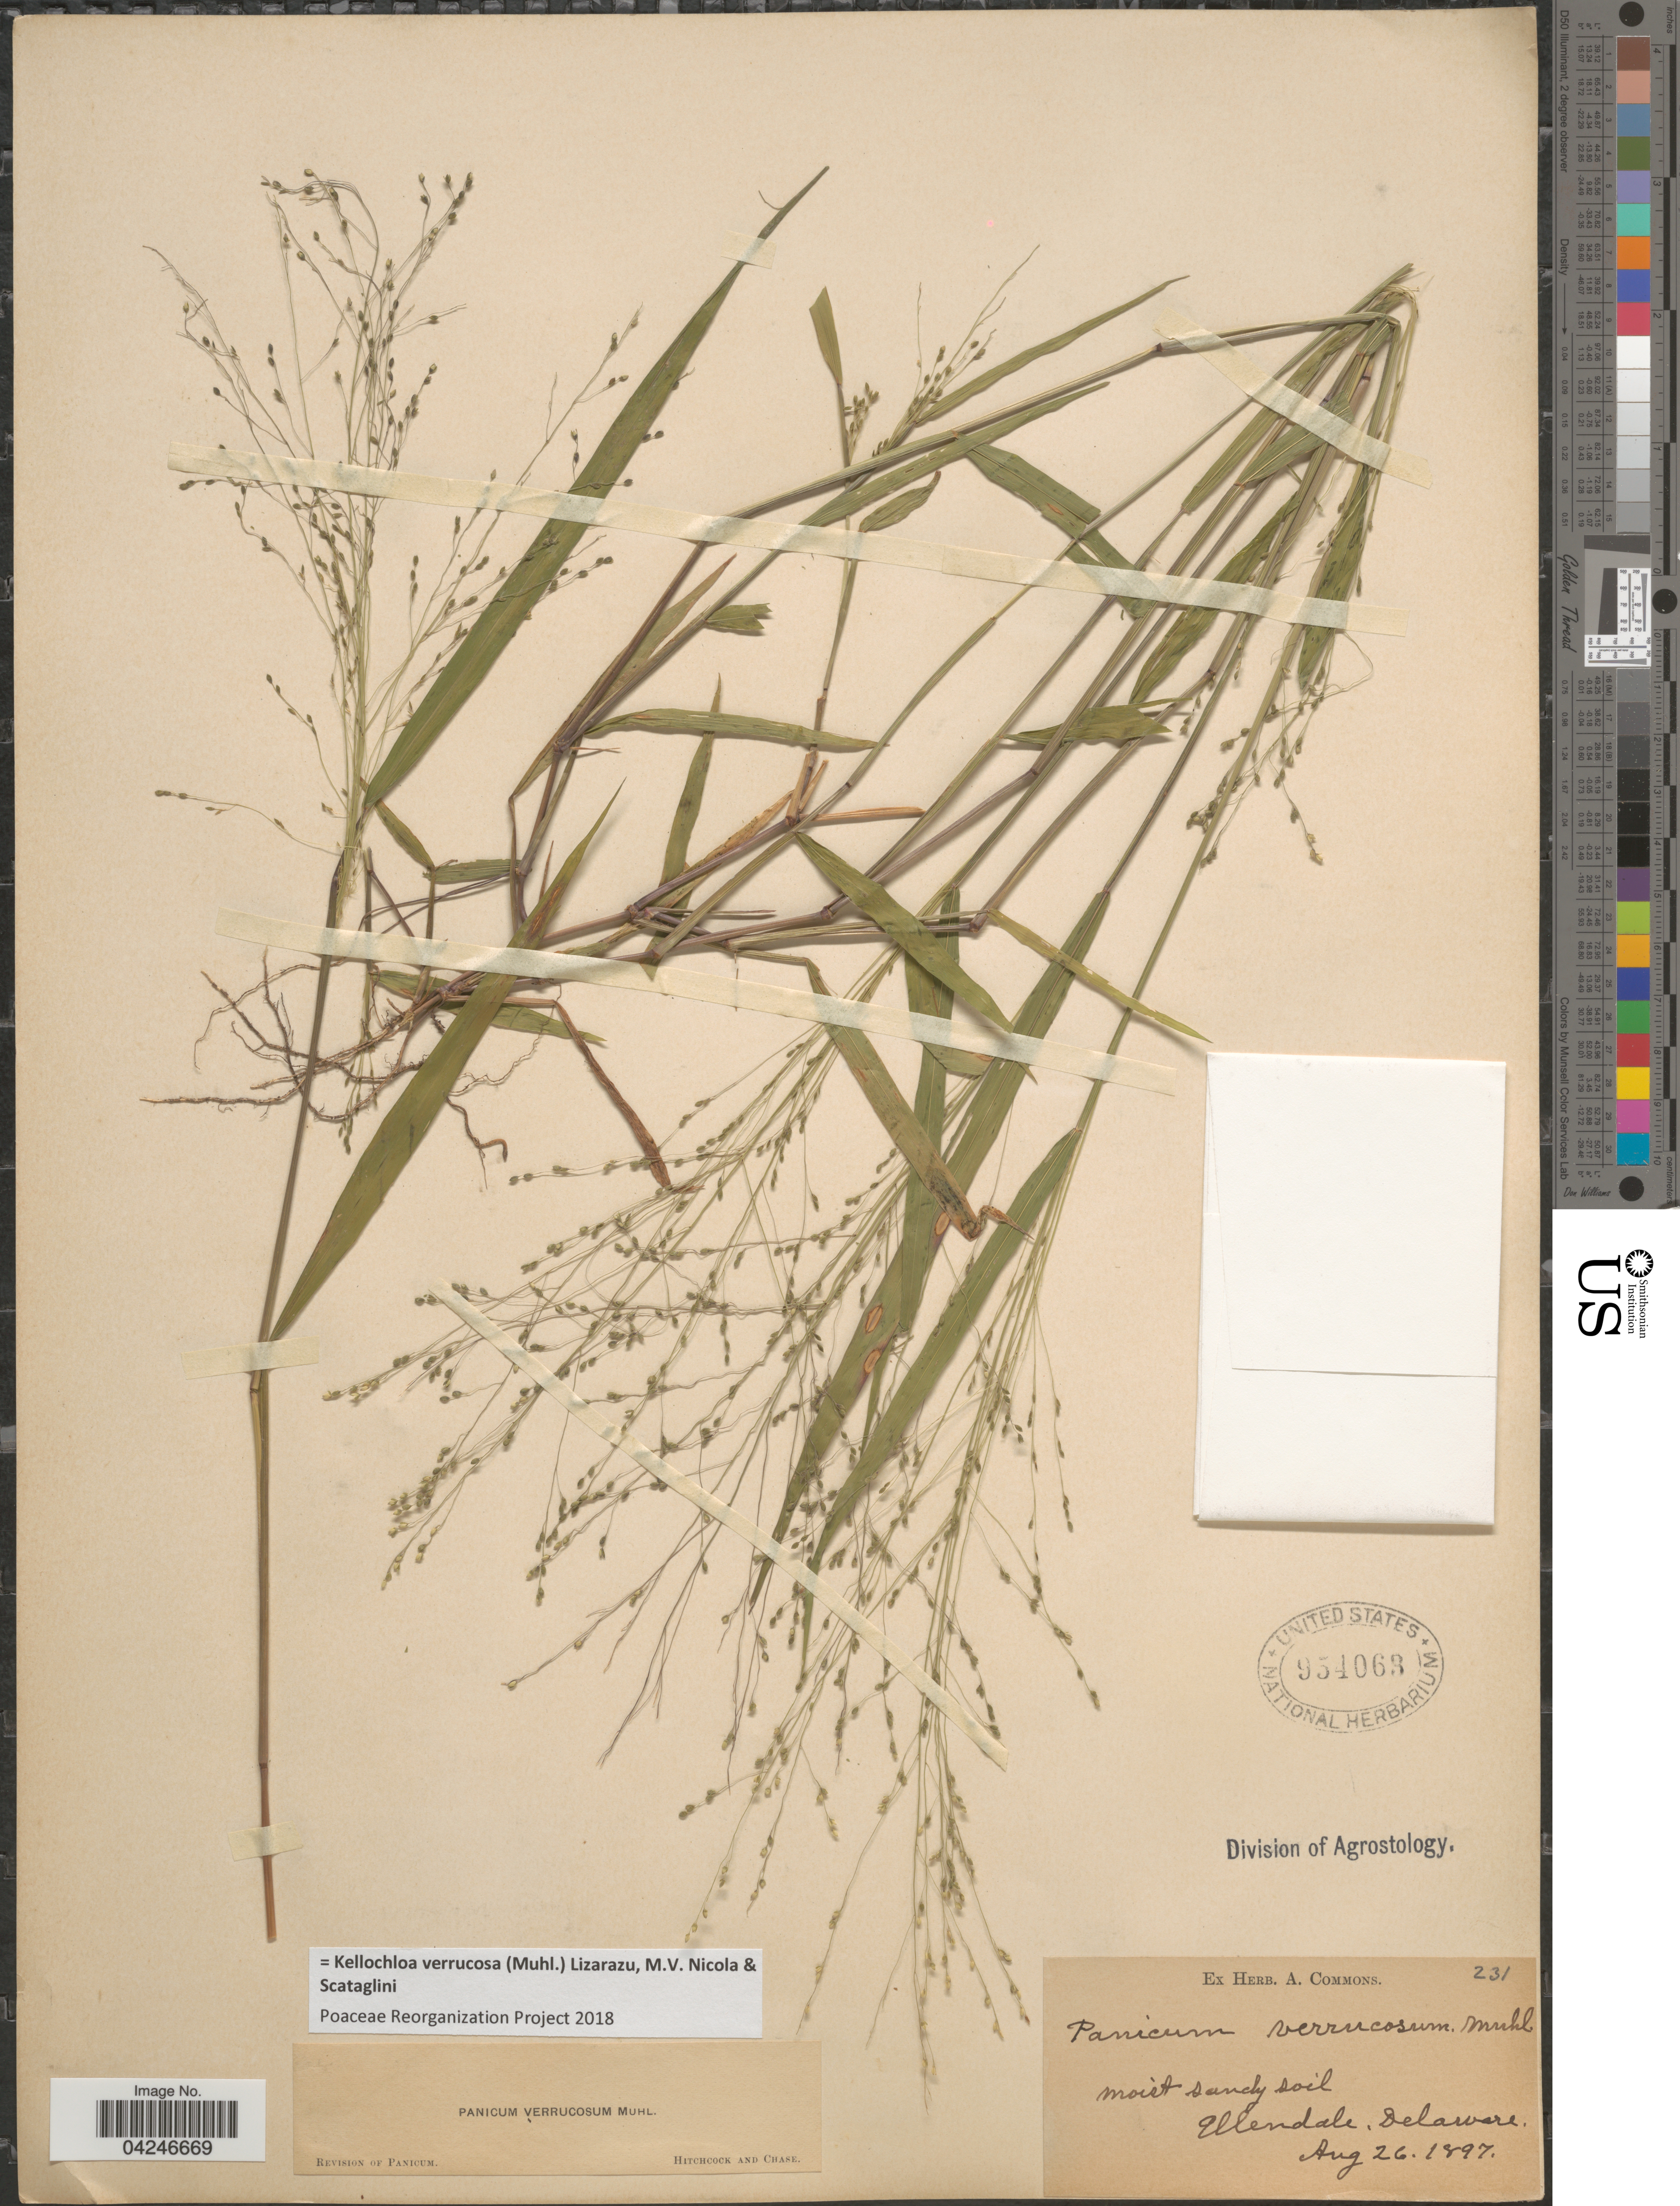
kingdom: Plantae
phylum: Tracheophyta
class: Liliopsida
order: Poales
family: Poaceae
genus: Kellochloa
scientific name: Kellochloa verrucosa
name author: (Muhl.) Lizarazu et al.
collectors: ex herb. A. Commons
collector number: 231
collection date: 1897-08-26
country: United States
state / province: Delaware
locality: Ellendale.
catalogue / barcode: US 954063